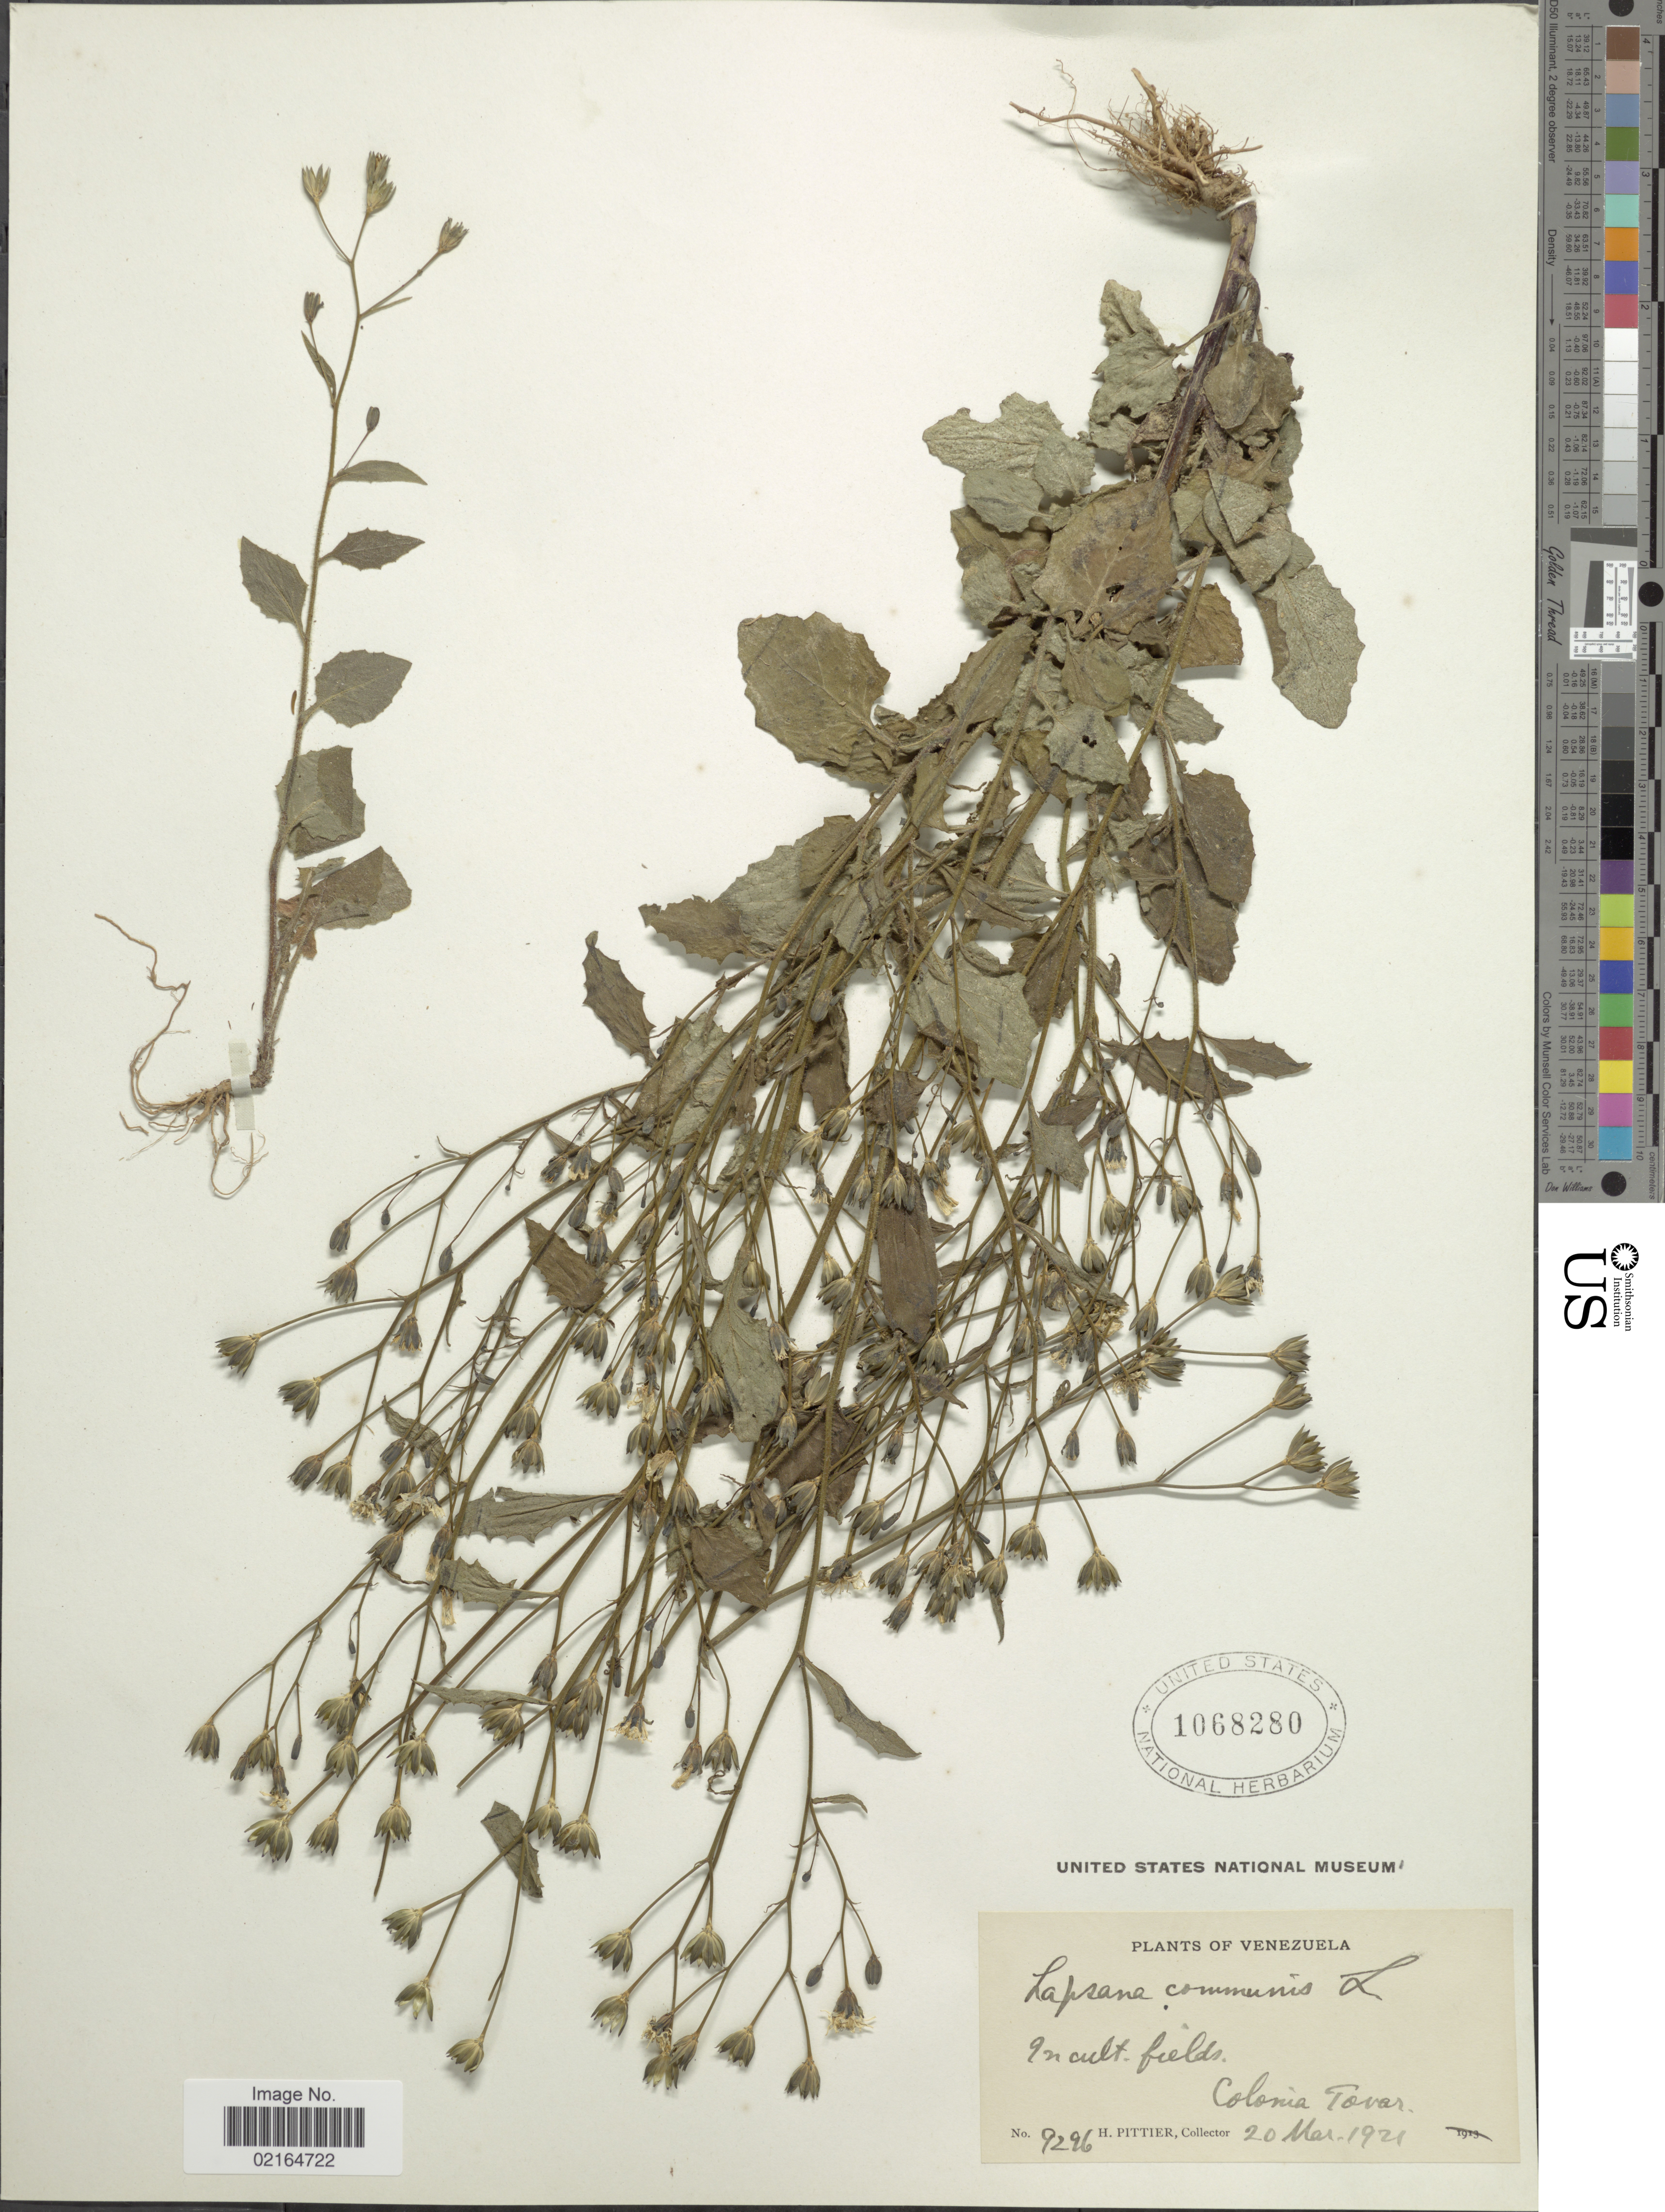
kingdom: Plantae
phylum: Tracheophyta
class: Magnoliopsida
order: Asterales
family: Asteraceae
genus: Lapsana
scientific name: Lapsana communis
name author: L.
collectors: H. F. Pittier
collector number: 9296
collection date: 1921-03-20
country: Venezuela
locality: In cult. fields, Colonia Tovar.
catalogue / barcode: US 1068280